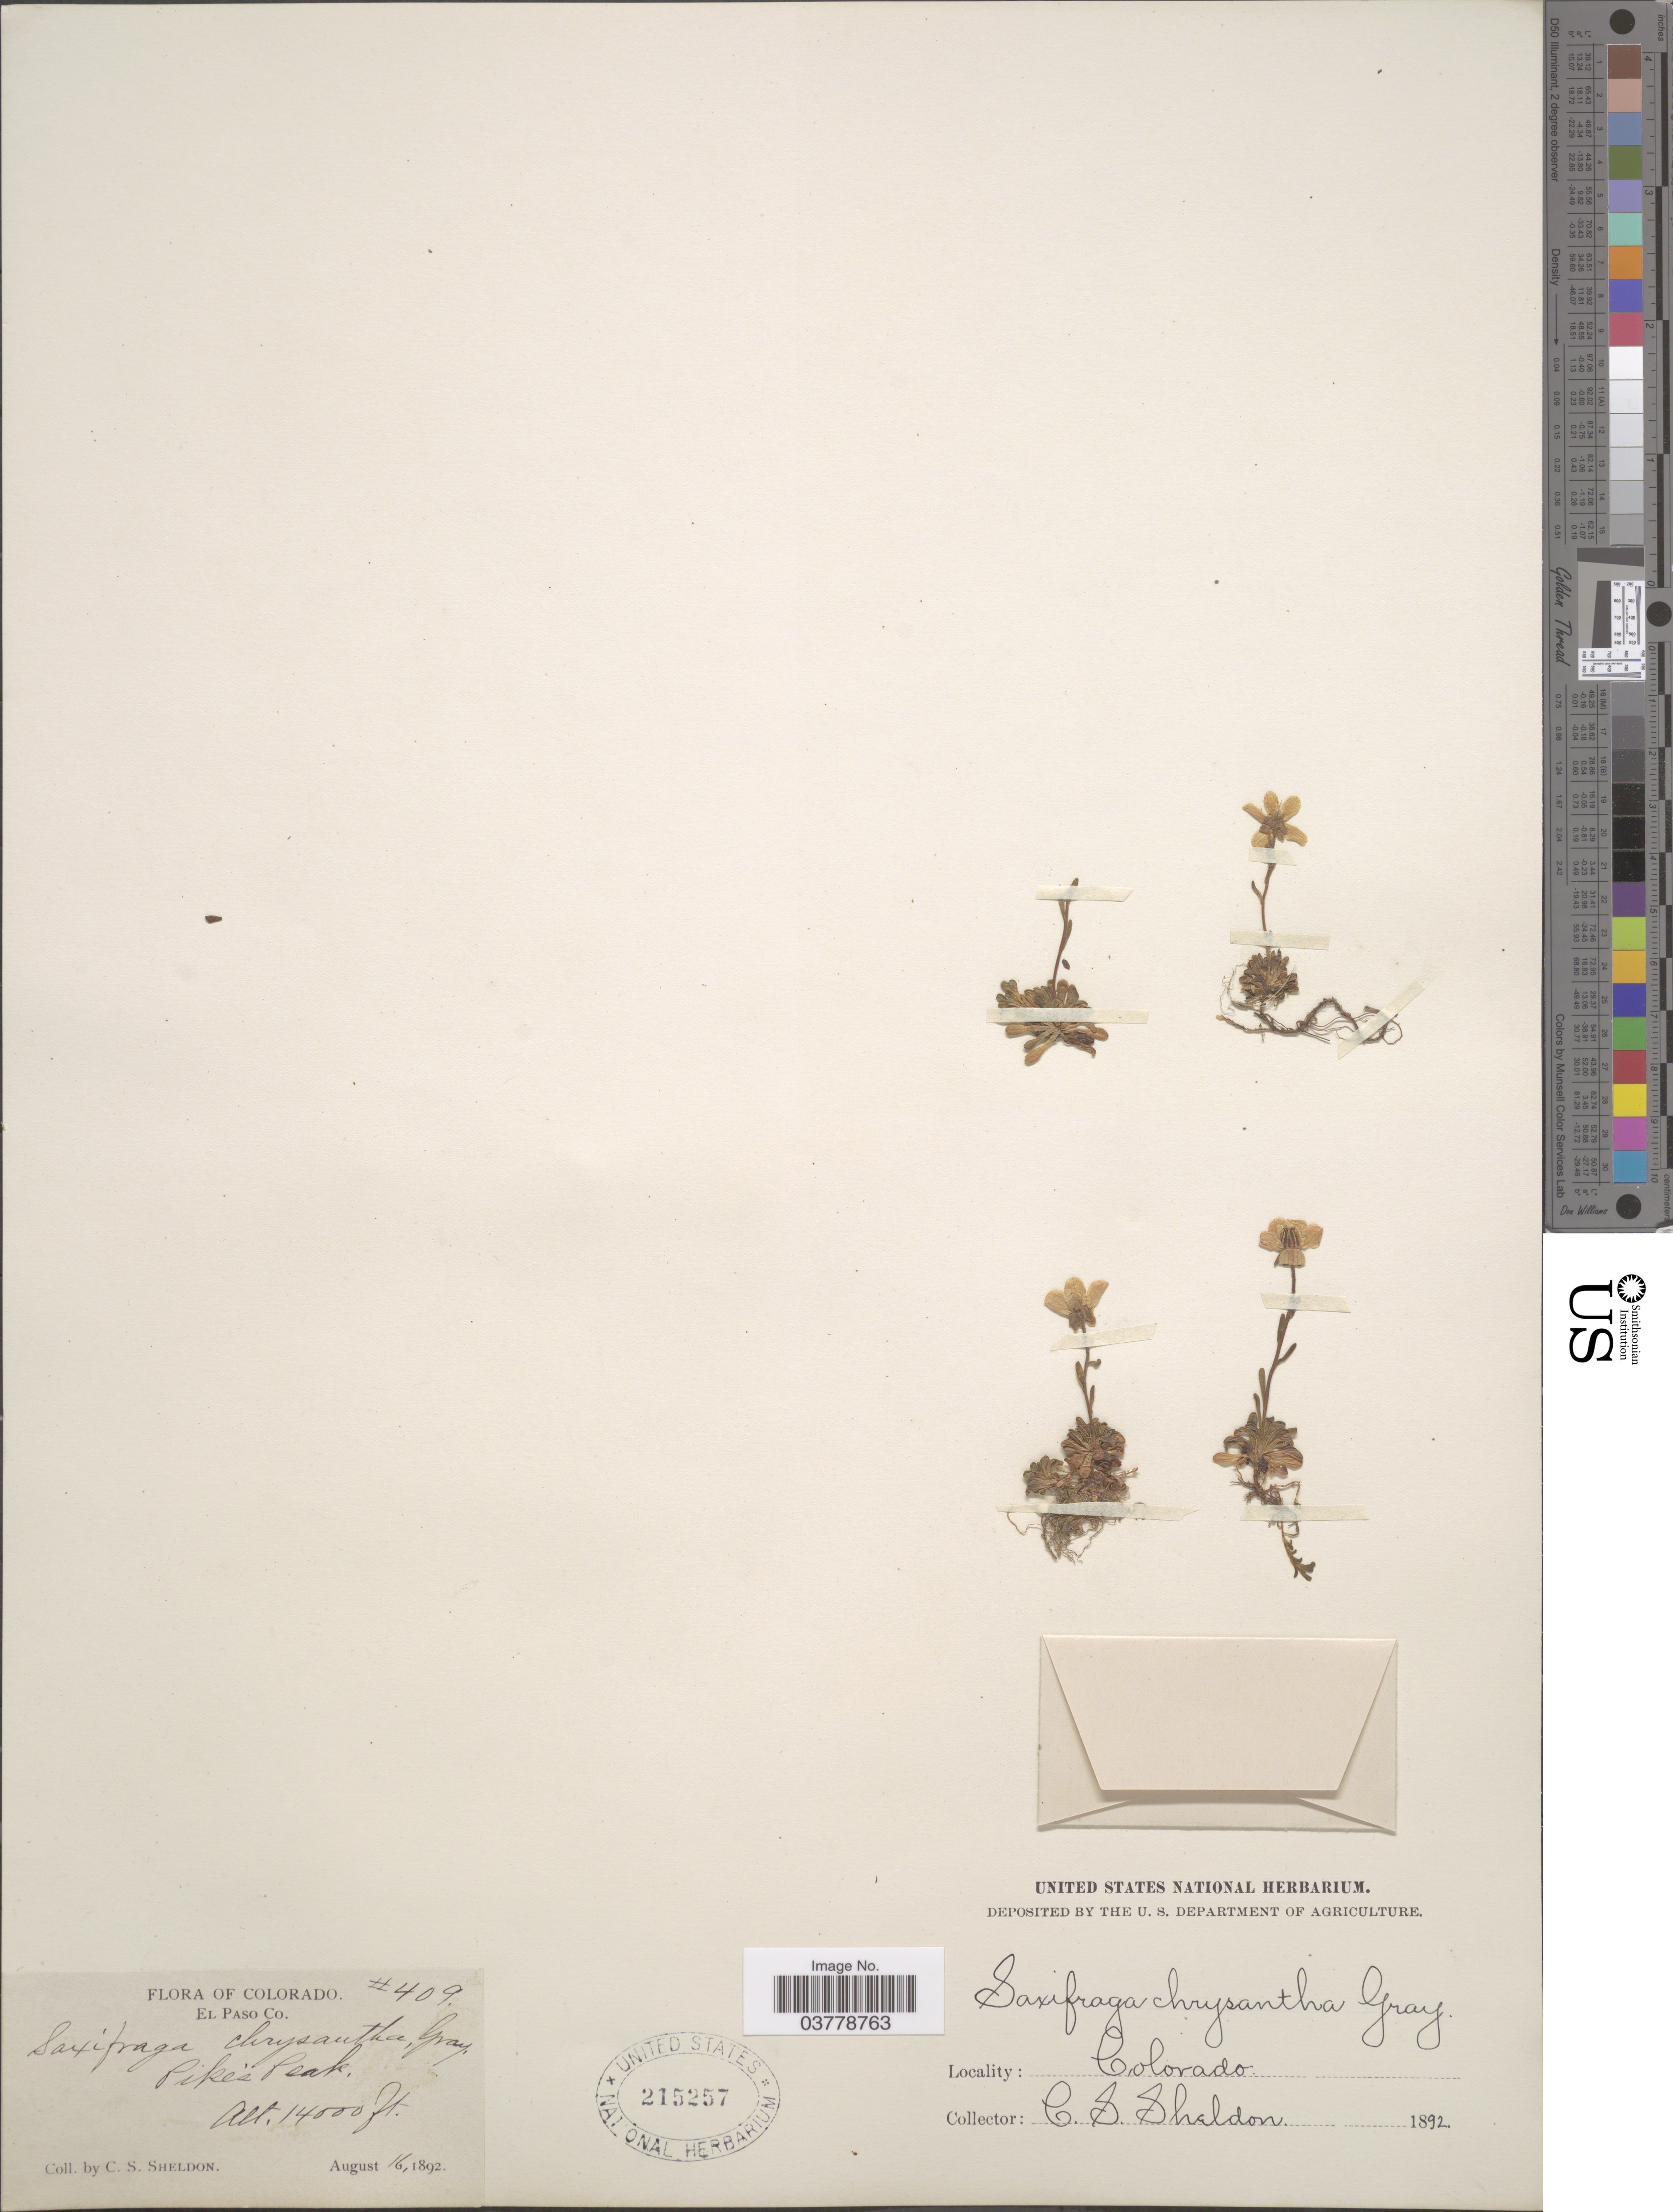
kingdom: Plantae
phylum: Tracheophyta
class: Magnoliopsida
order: Saxifragales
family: Saxifragaceae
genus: Saxifraga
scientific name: Saxifraga chrysantha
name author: A. Gray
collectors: C. S. Sheldon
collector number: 409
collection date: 1892-08-16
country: United States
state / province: Colorado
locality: El Paso Co. Pike's Peak.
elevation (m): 4267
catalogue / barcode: US 215257